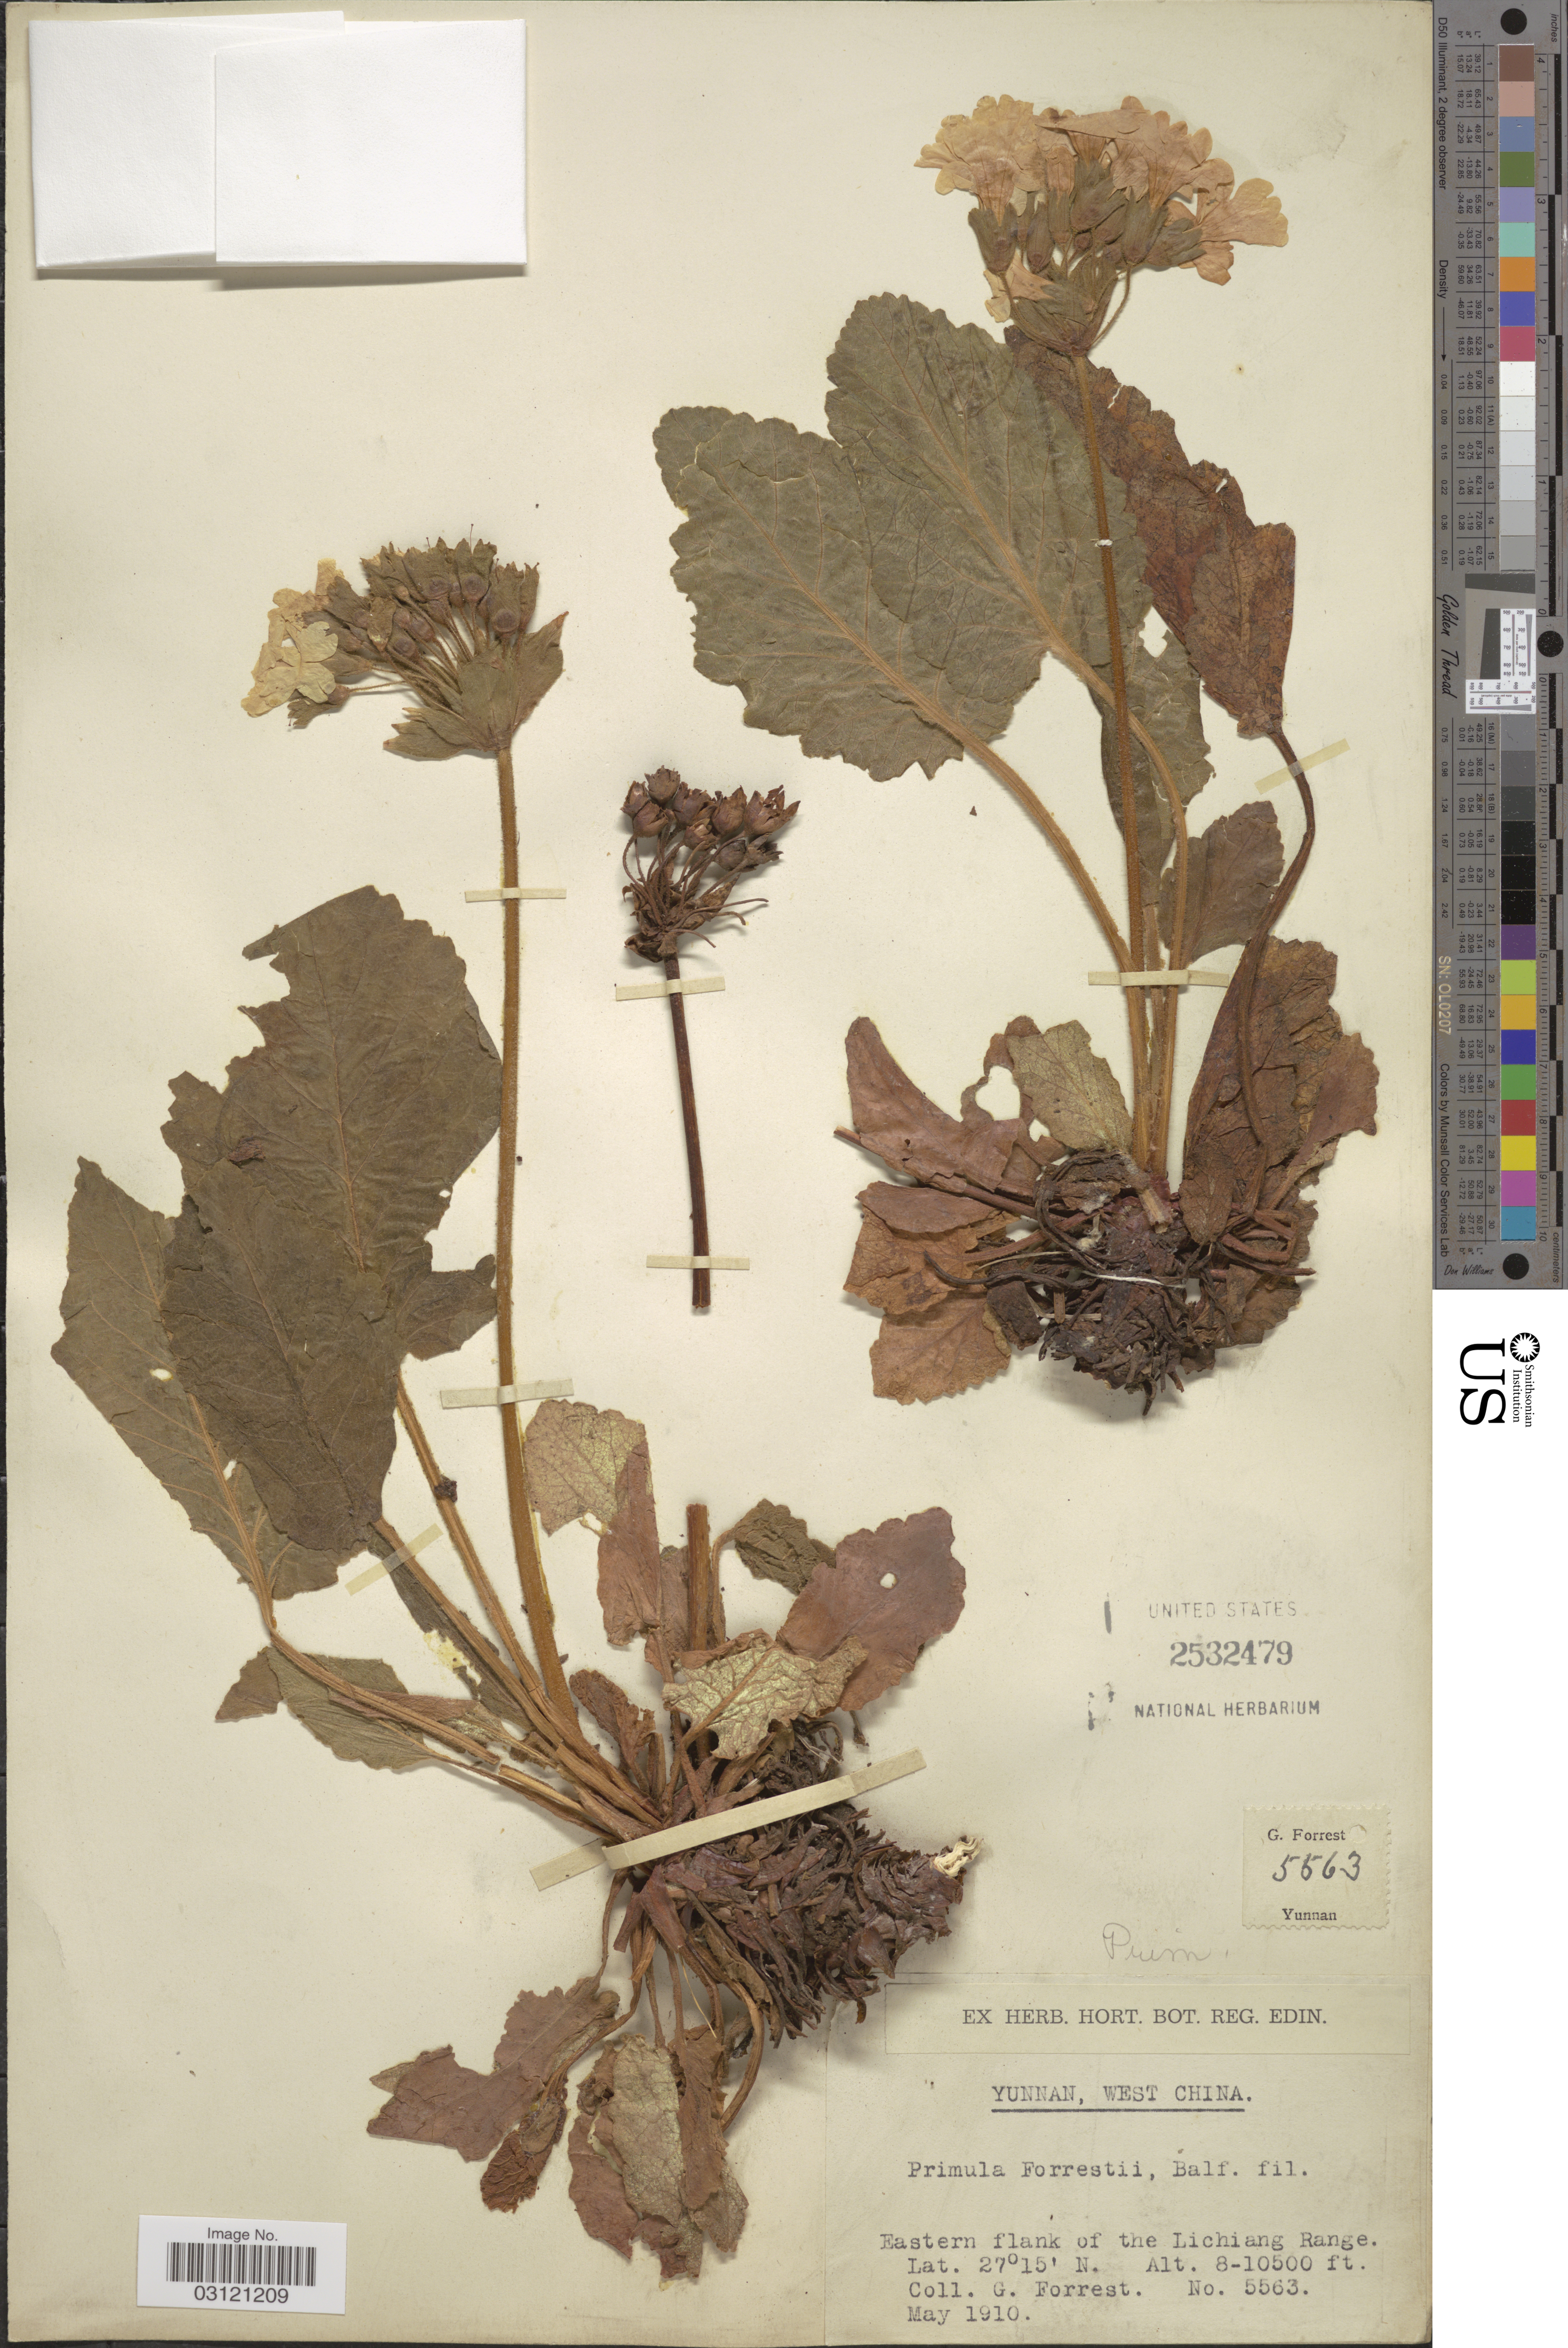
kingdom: Plantae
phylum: Tracheophyta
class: Magnoliopsida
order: Ericales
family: Primulaceae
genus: Primula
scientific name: Primula forrestii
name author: Balf. f. in Forrest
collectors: G. Forrest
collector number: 5563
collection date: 1910-05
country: China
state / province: Yunnan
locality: Yunnan, West China, Eastern flank of the Lichiang Range.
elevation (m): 2438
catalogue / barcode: US 2532479